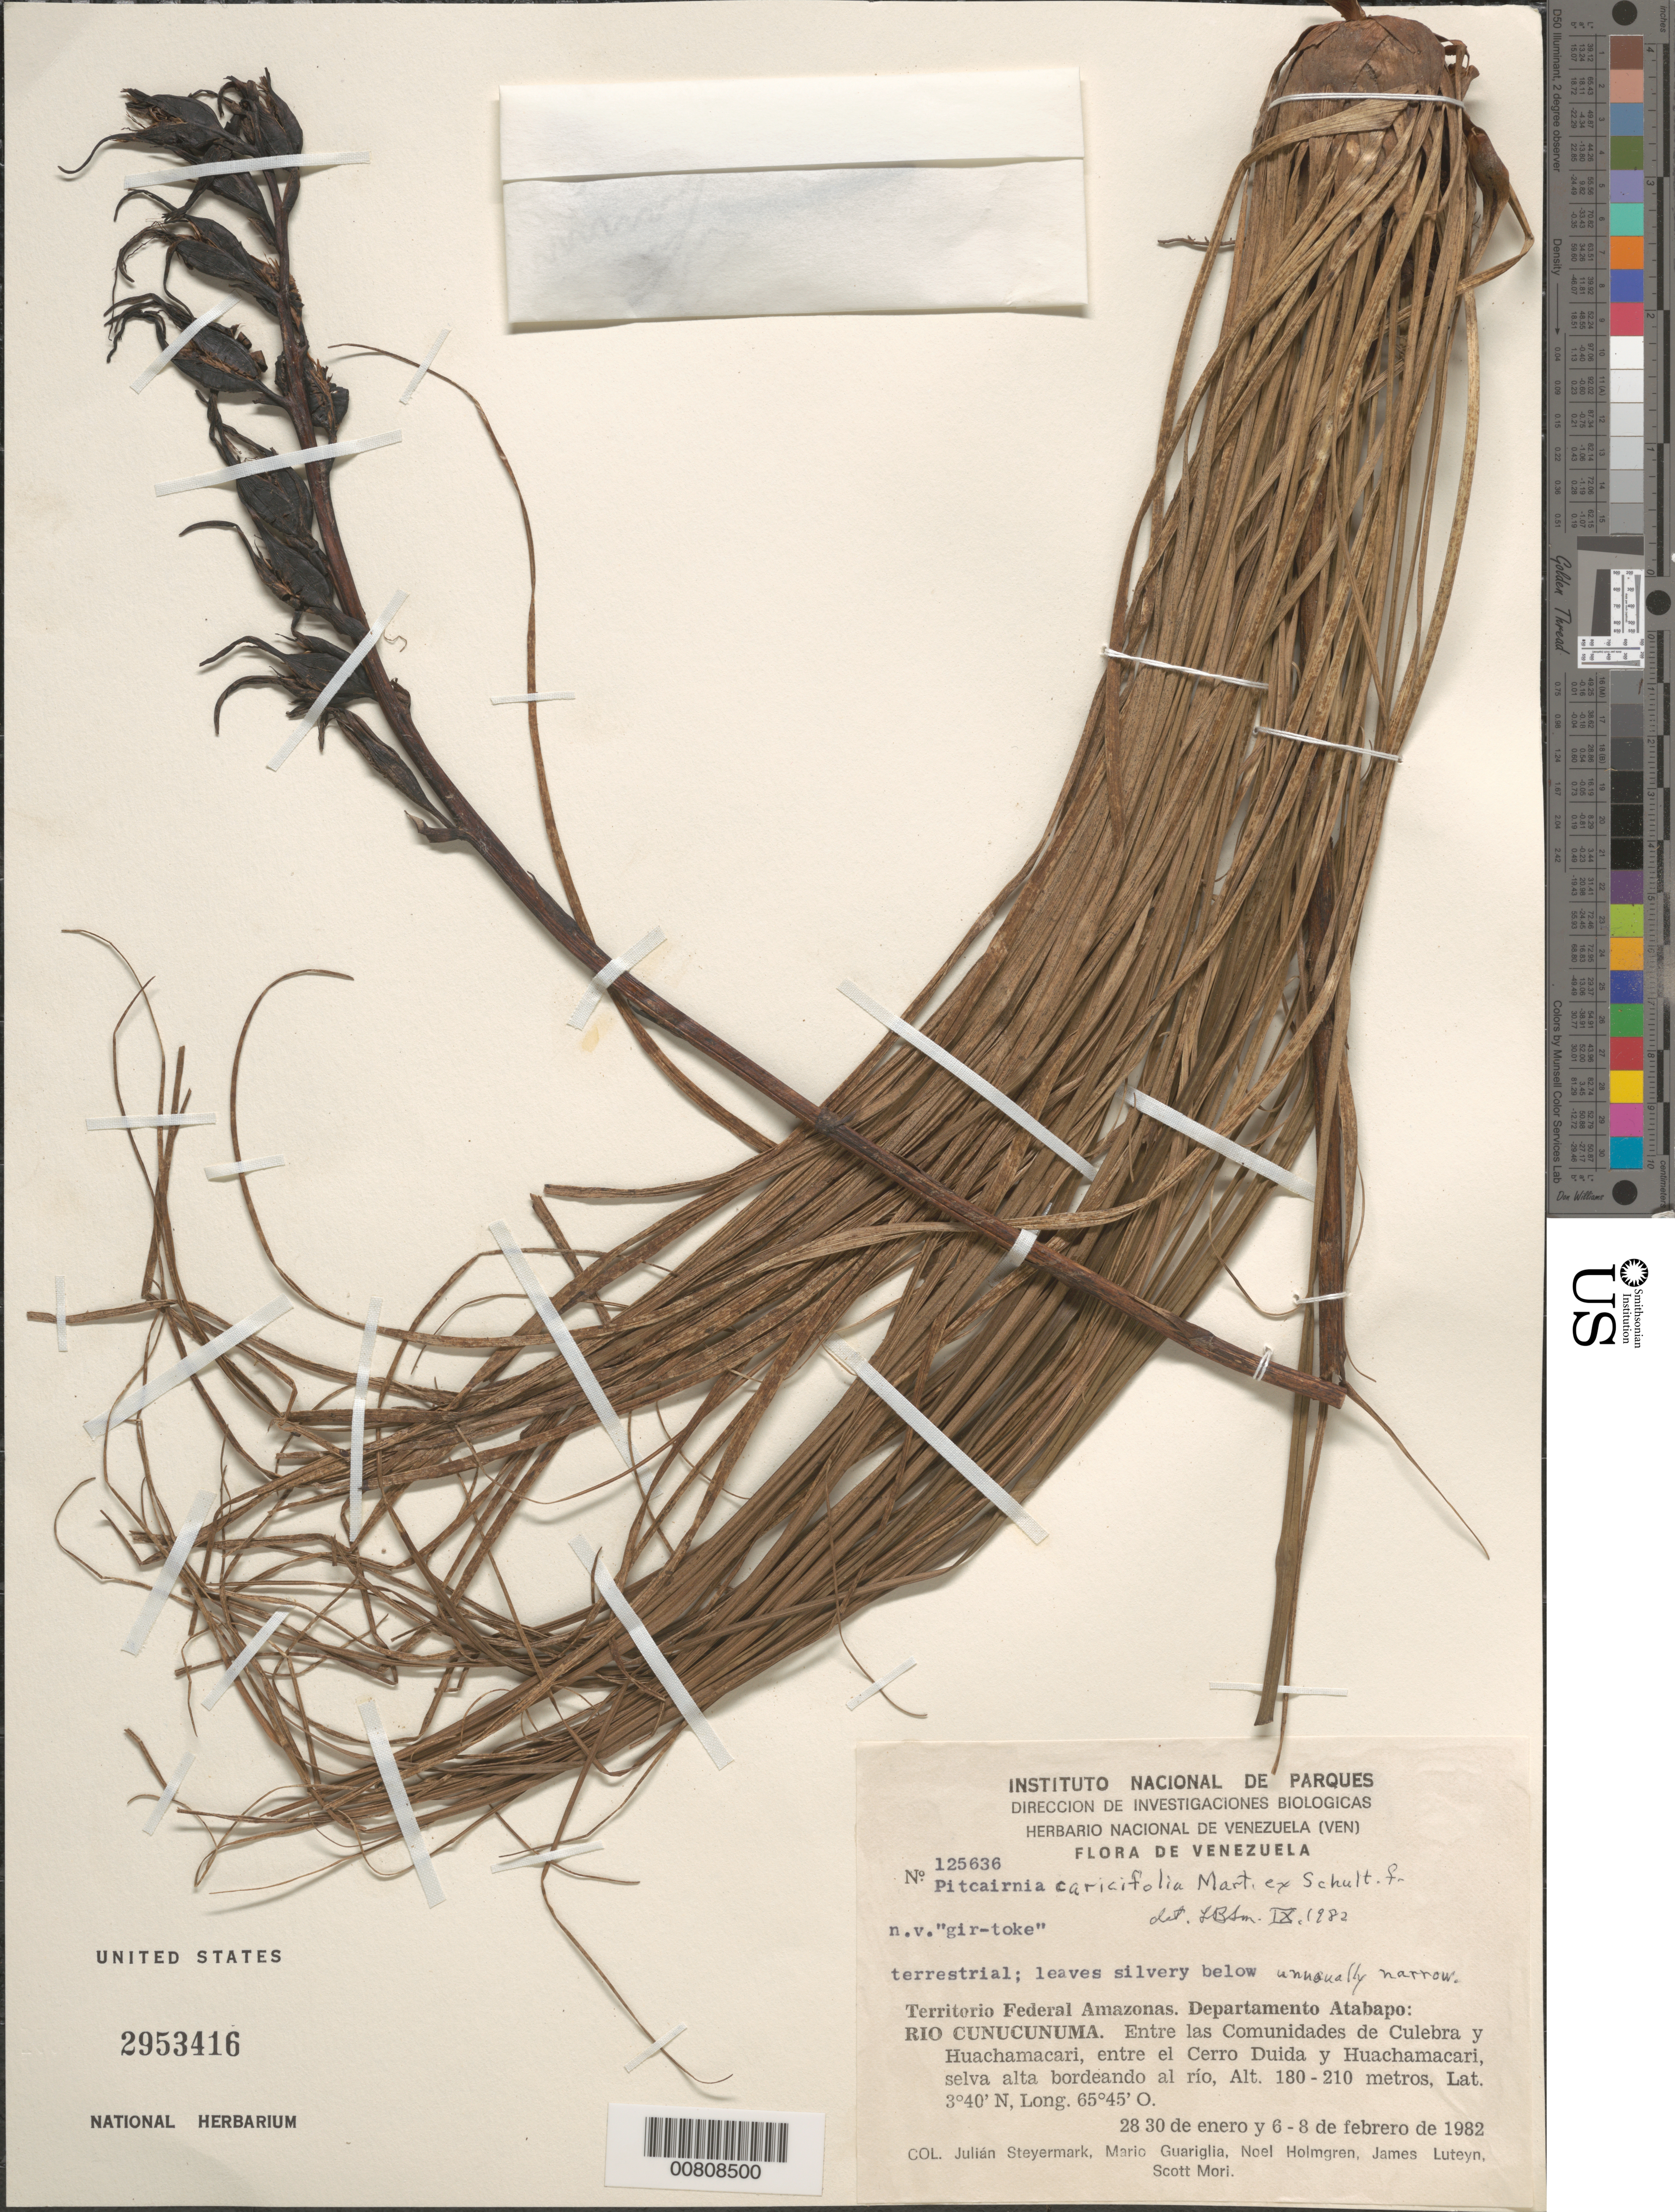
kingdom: Plantae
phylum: Tracheophyta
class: Liliopsida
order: Poales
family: Bromeliaceae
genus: Pitcairnia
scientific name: Pitcairnia caricifolia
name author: Mart. ex Schult. f.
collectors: J. Steyermark, M. Guariglia, N. H. Holmgren, J. L. Luteyn & S. Mori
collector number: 125636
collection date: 1982-01-28/1982-02-08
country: Venezuela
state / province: Amazonas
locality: Territorio Federal Amazonas. Departamento Atabapo: Rio Cunucunuma. Entre las Comunidades de Culebra y Huachamacari, entre el Cerro Duida y Huachamacari, selva alta bordeando al río.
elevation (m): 180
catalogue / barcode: US 2953416